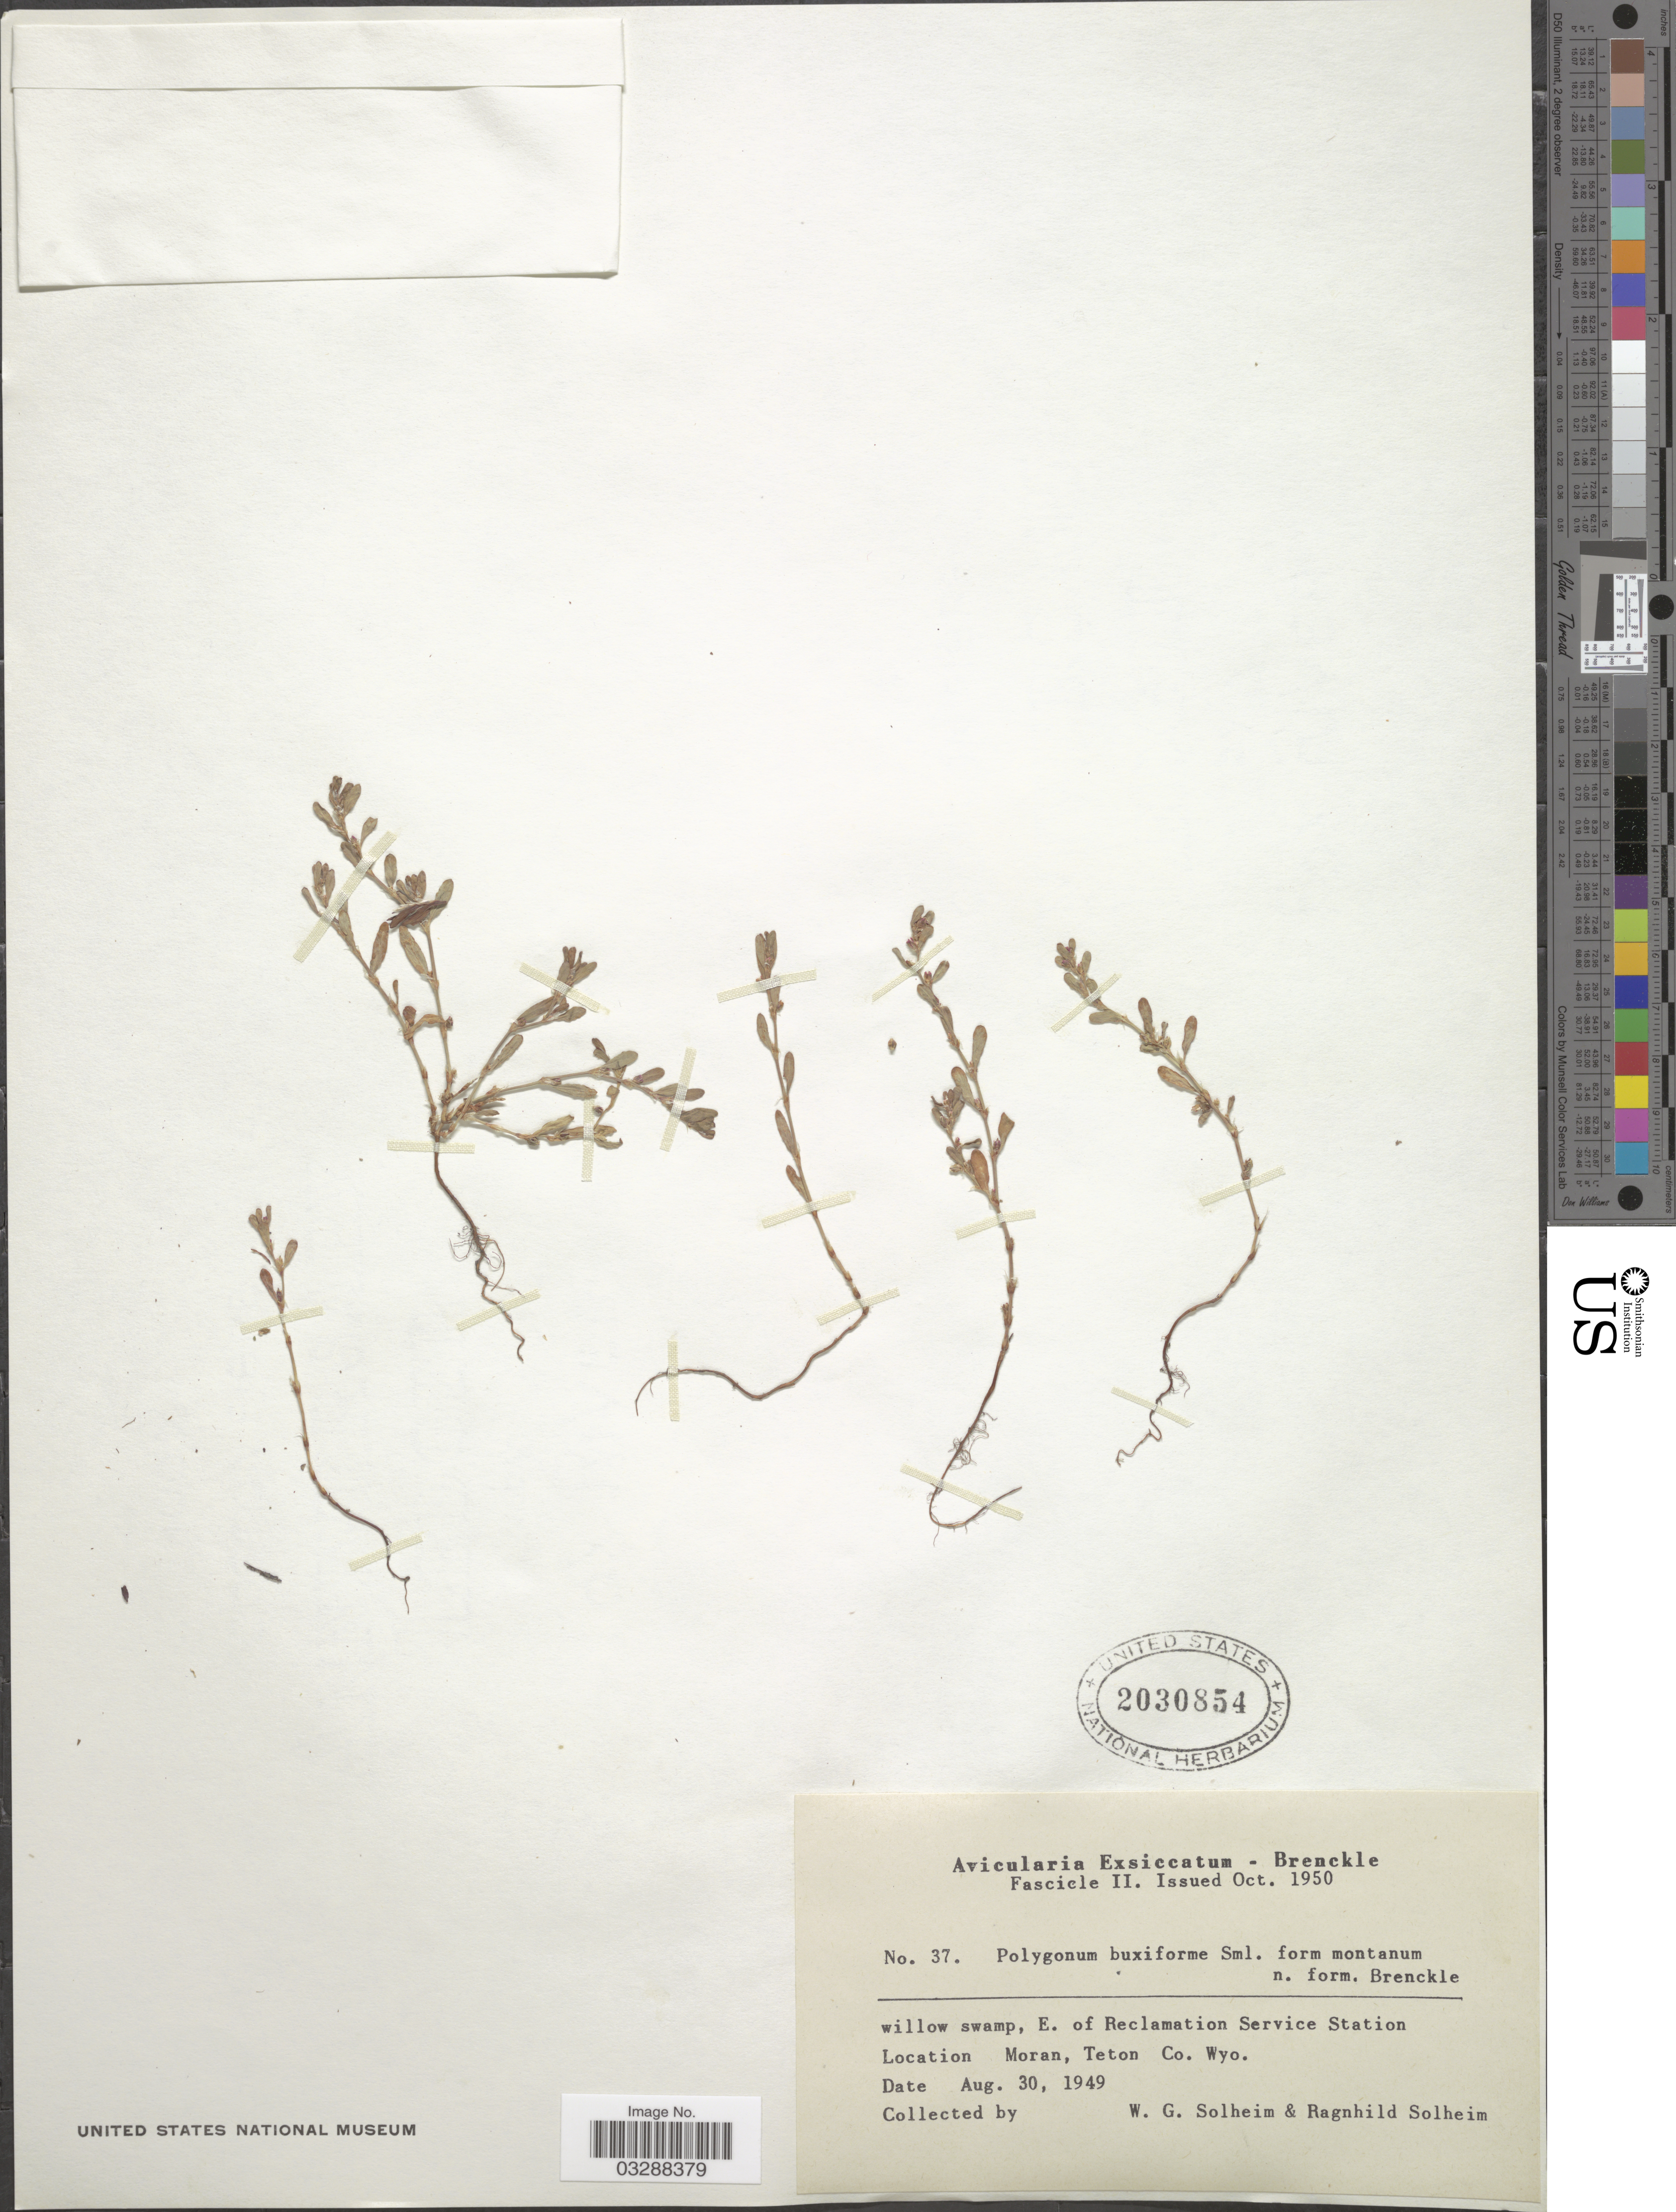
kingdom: Plantae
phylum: Tracheophyta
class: Magnoliopsida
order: Caryophyllales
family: Polygonaceae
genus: Polygonum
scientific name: Polygonum buxiforme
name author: Small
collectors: W. Solheim & R. Solheim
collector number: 37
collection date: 1949-08-30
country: United States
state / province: Wyoming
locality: E. of Reclamation Service Station, Moran, Teton Co.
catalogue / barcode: US 2030854